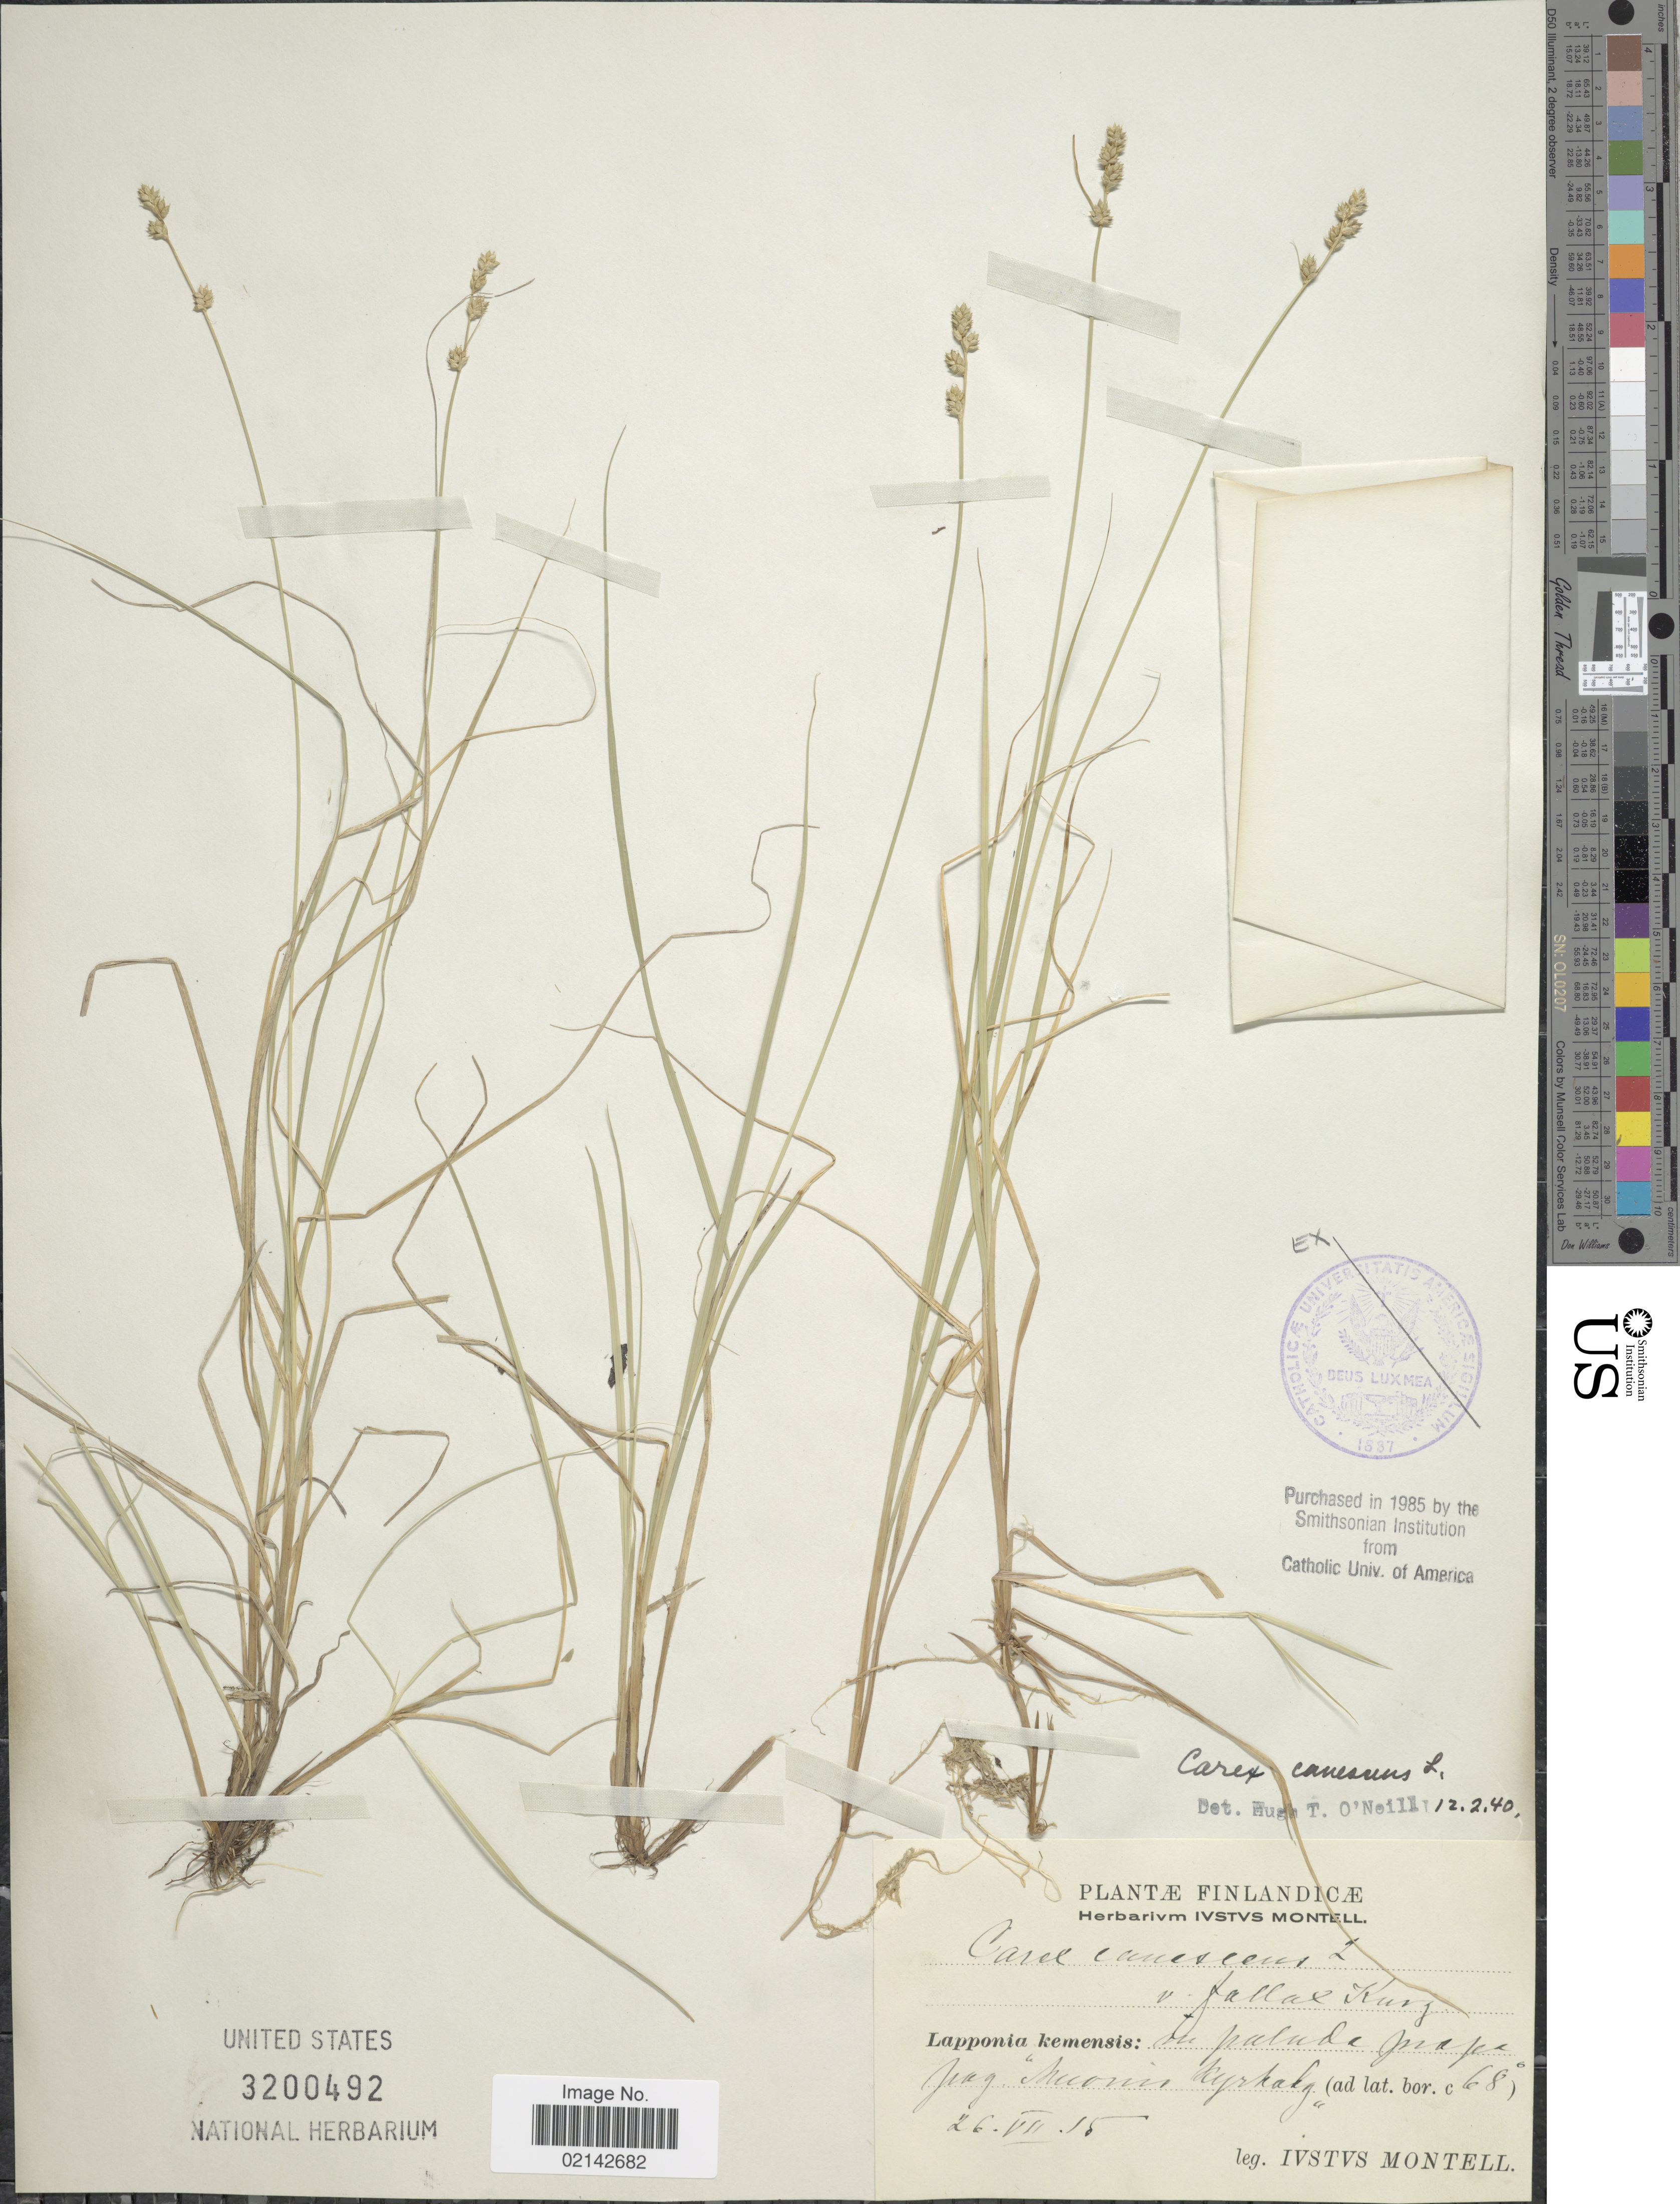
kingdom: Plantae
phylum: Tracheophyta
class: Liliopsida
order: Poales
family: Cyperaceae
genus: Carex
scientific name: Carex canescens var. canescens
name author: L.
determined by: Strong, Mark T., (BOT), Smithsonian Institution - National Museum of Natural History (UNITED STATES)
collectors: I. Montell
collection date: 1915-07-26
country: Finland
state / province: Lappi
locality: Muonio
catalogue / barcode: US 3200492